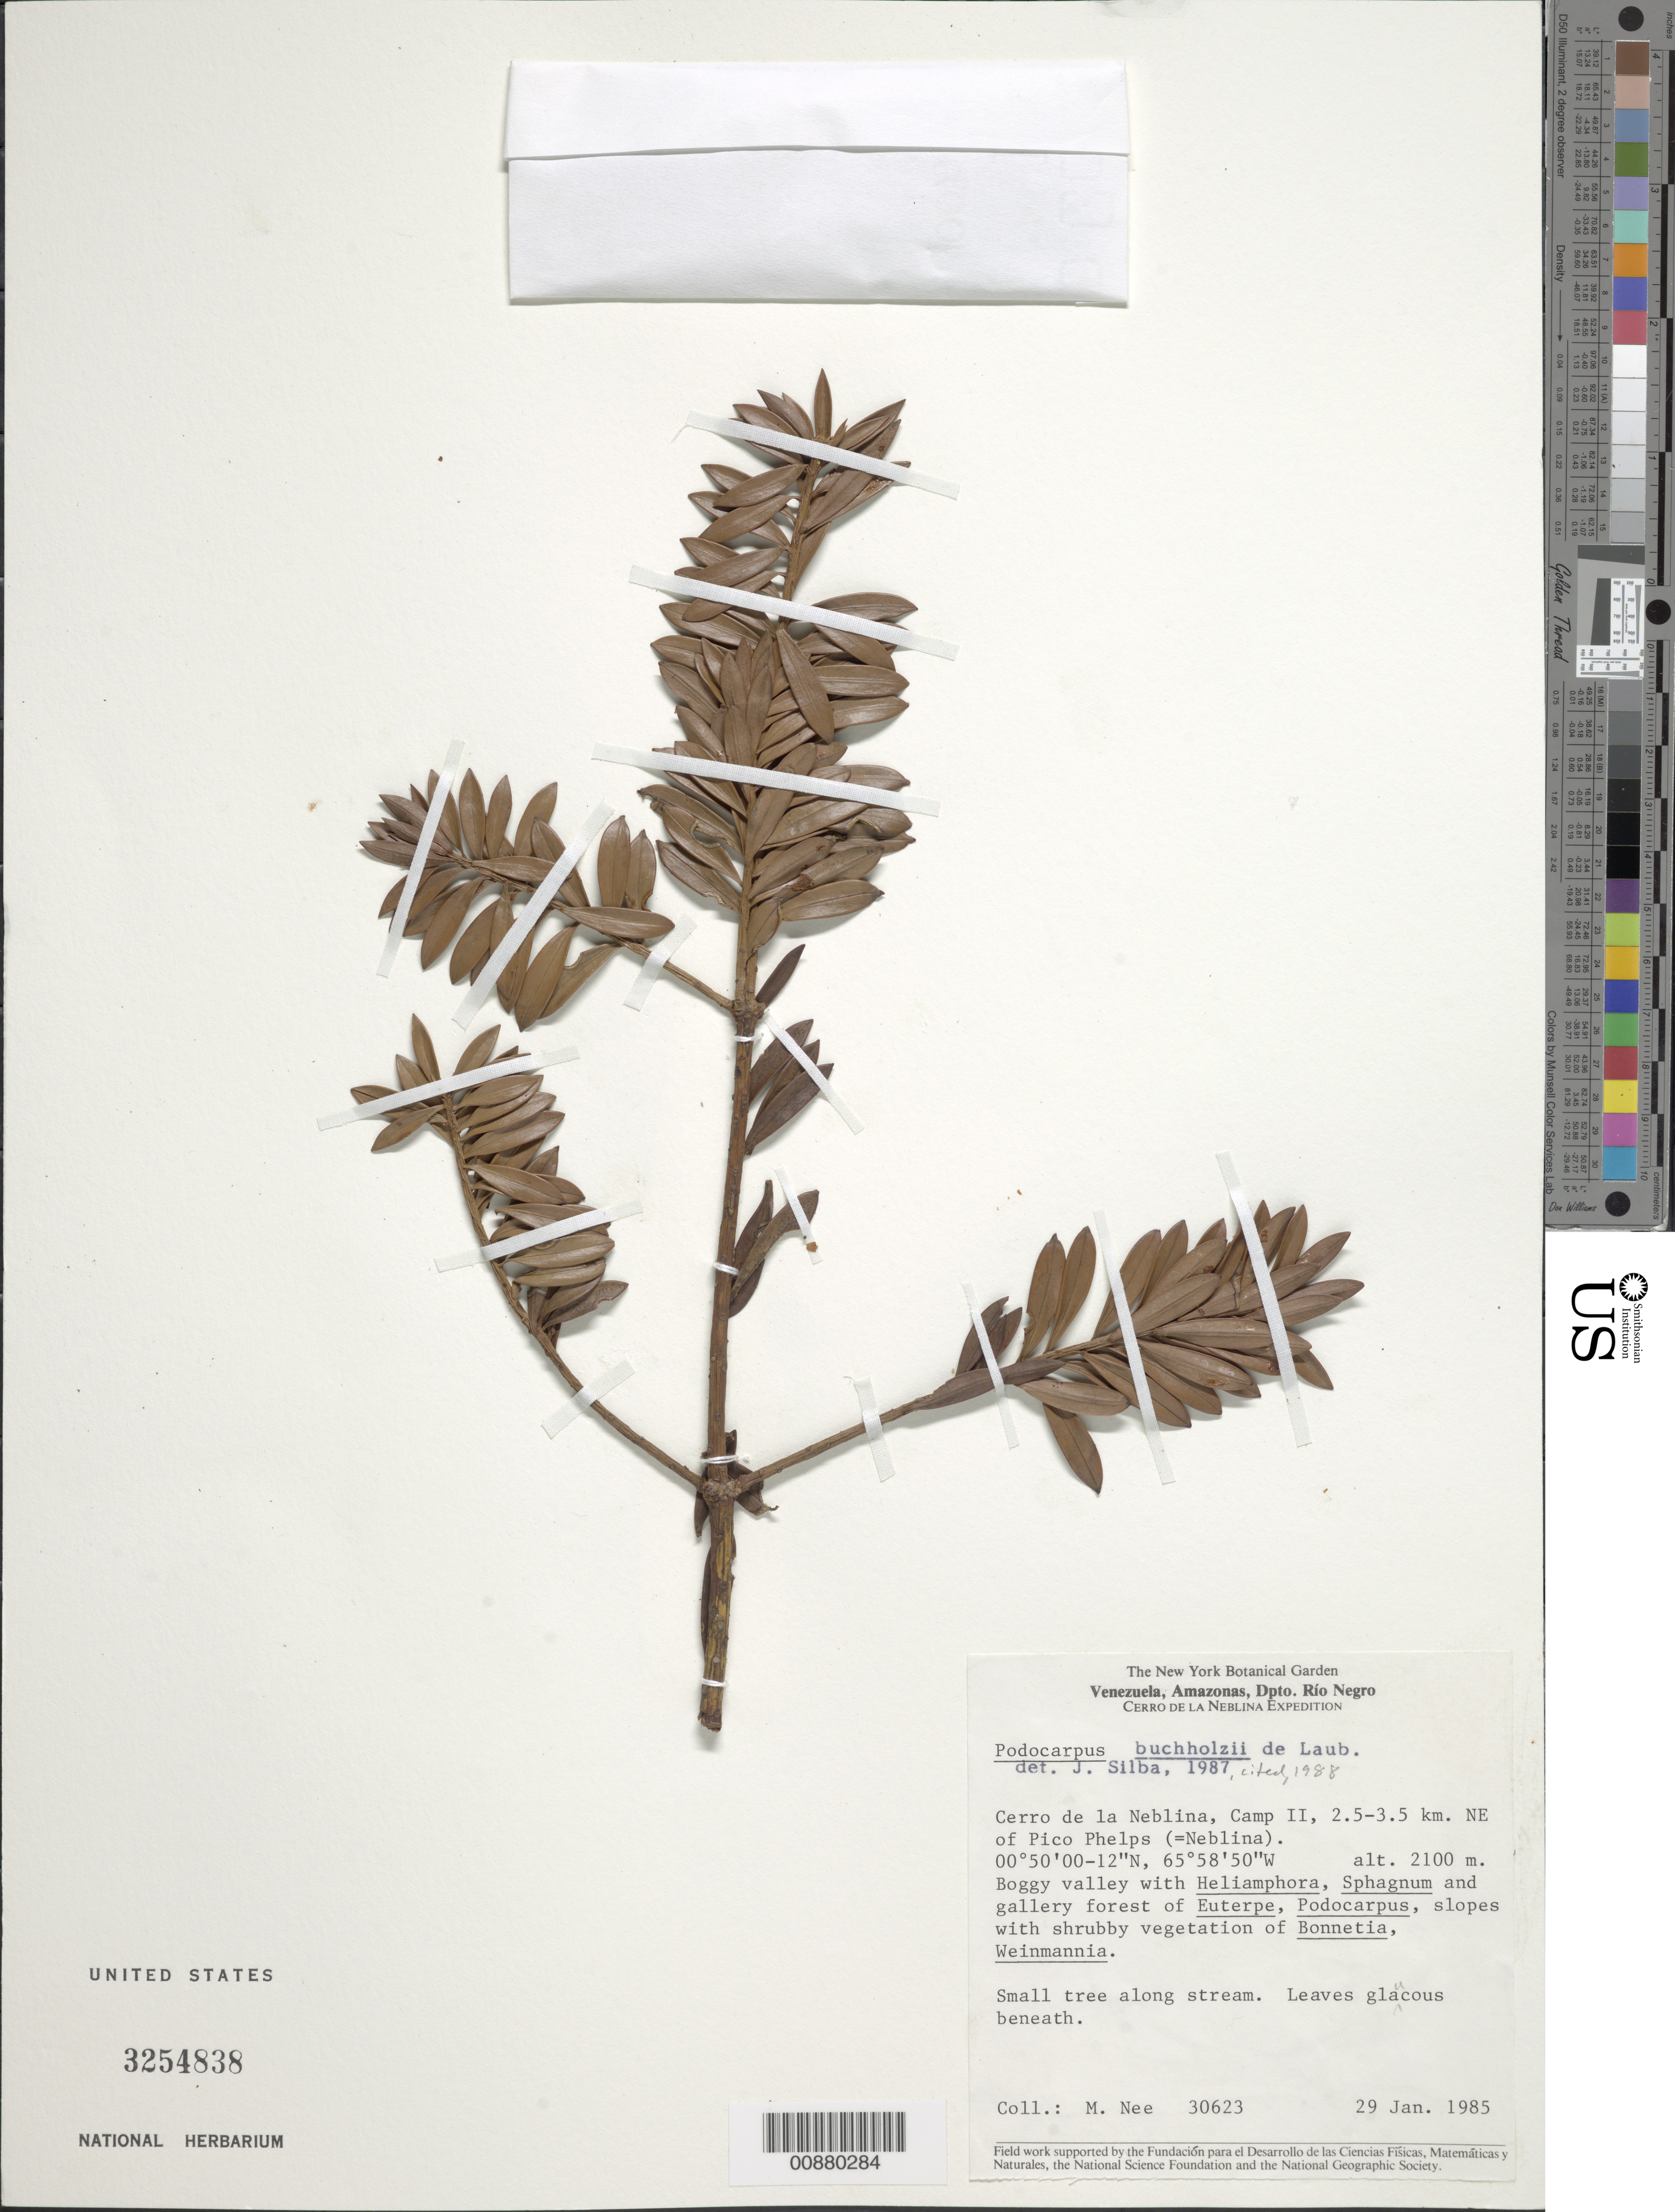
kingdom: Plantae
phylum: Tracheophyta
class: Pinopsida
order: Pinales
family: Podocarpaceae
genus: Podocarpus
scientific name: Podocarpus buchholzii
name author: de Laub.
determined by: Silba, J.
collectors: M. Nee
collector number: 30623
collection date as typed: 29-Jan-85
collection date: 1985-01-29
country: Venezuela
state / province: Amazonas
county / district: Río Negro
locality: Cerro de la Neblina, Camp II, 2.5-3.5 km NE Pico Phelps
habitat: Along stream; boggy valley with Heliamphora, Sphagnum and gallery forest of Euterpe, Podocarpus, slopes with shrubby veg of Bonnetia, Weinmannia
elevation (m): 2100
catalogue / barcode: US 3254838